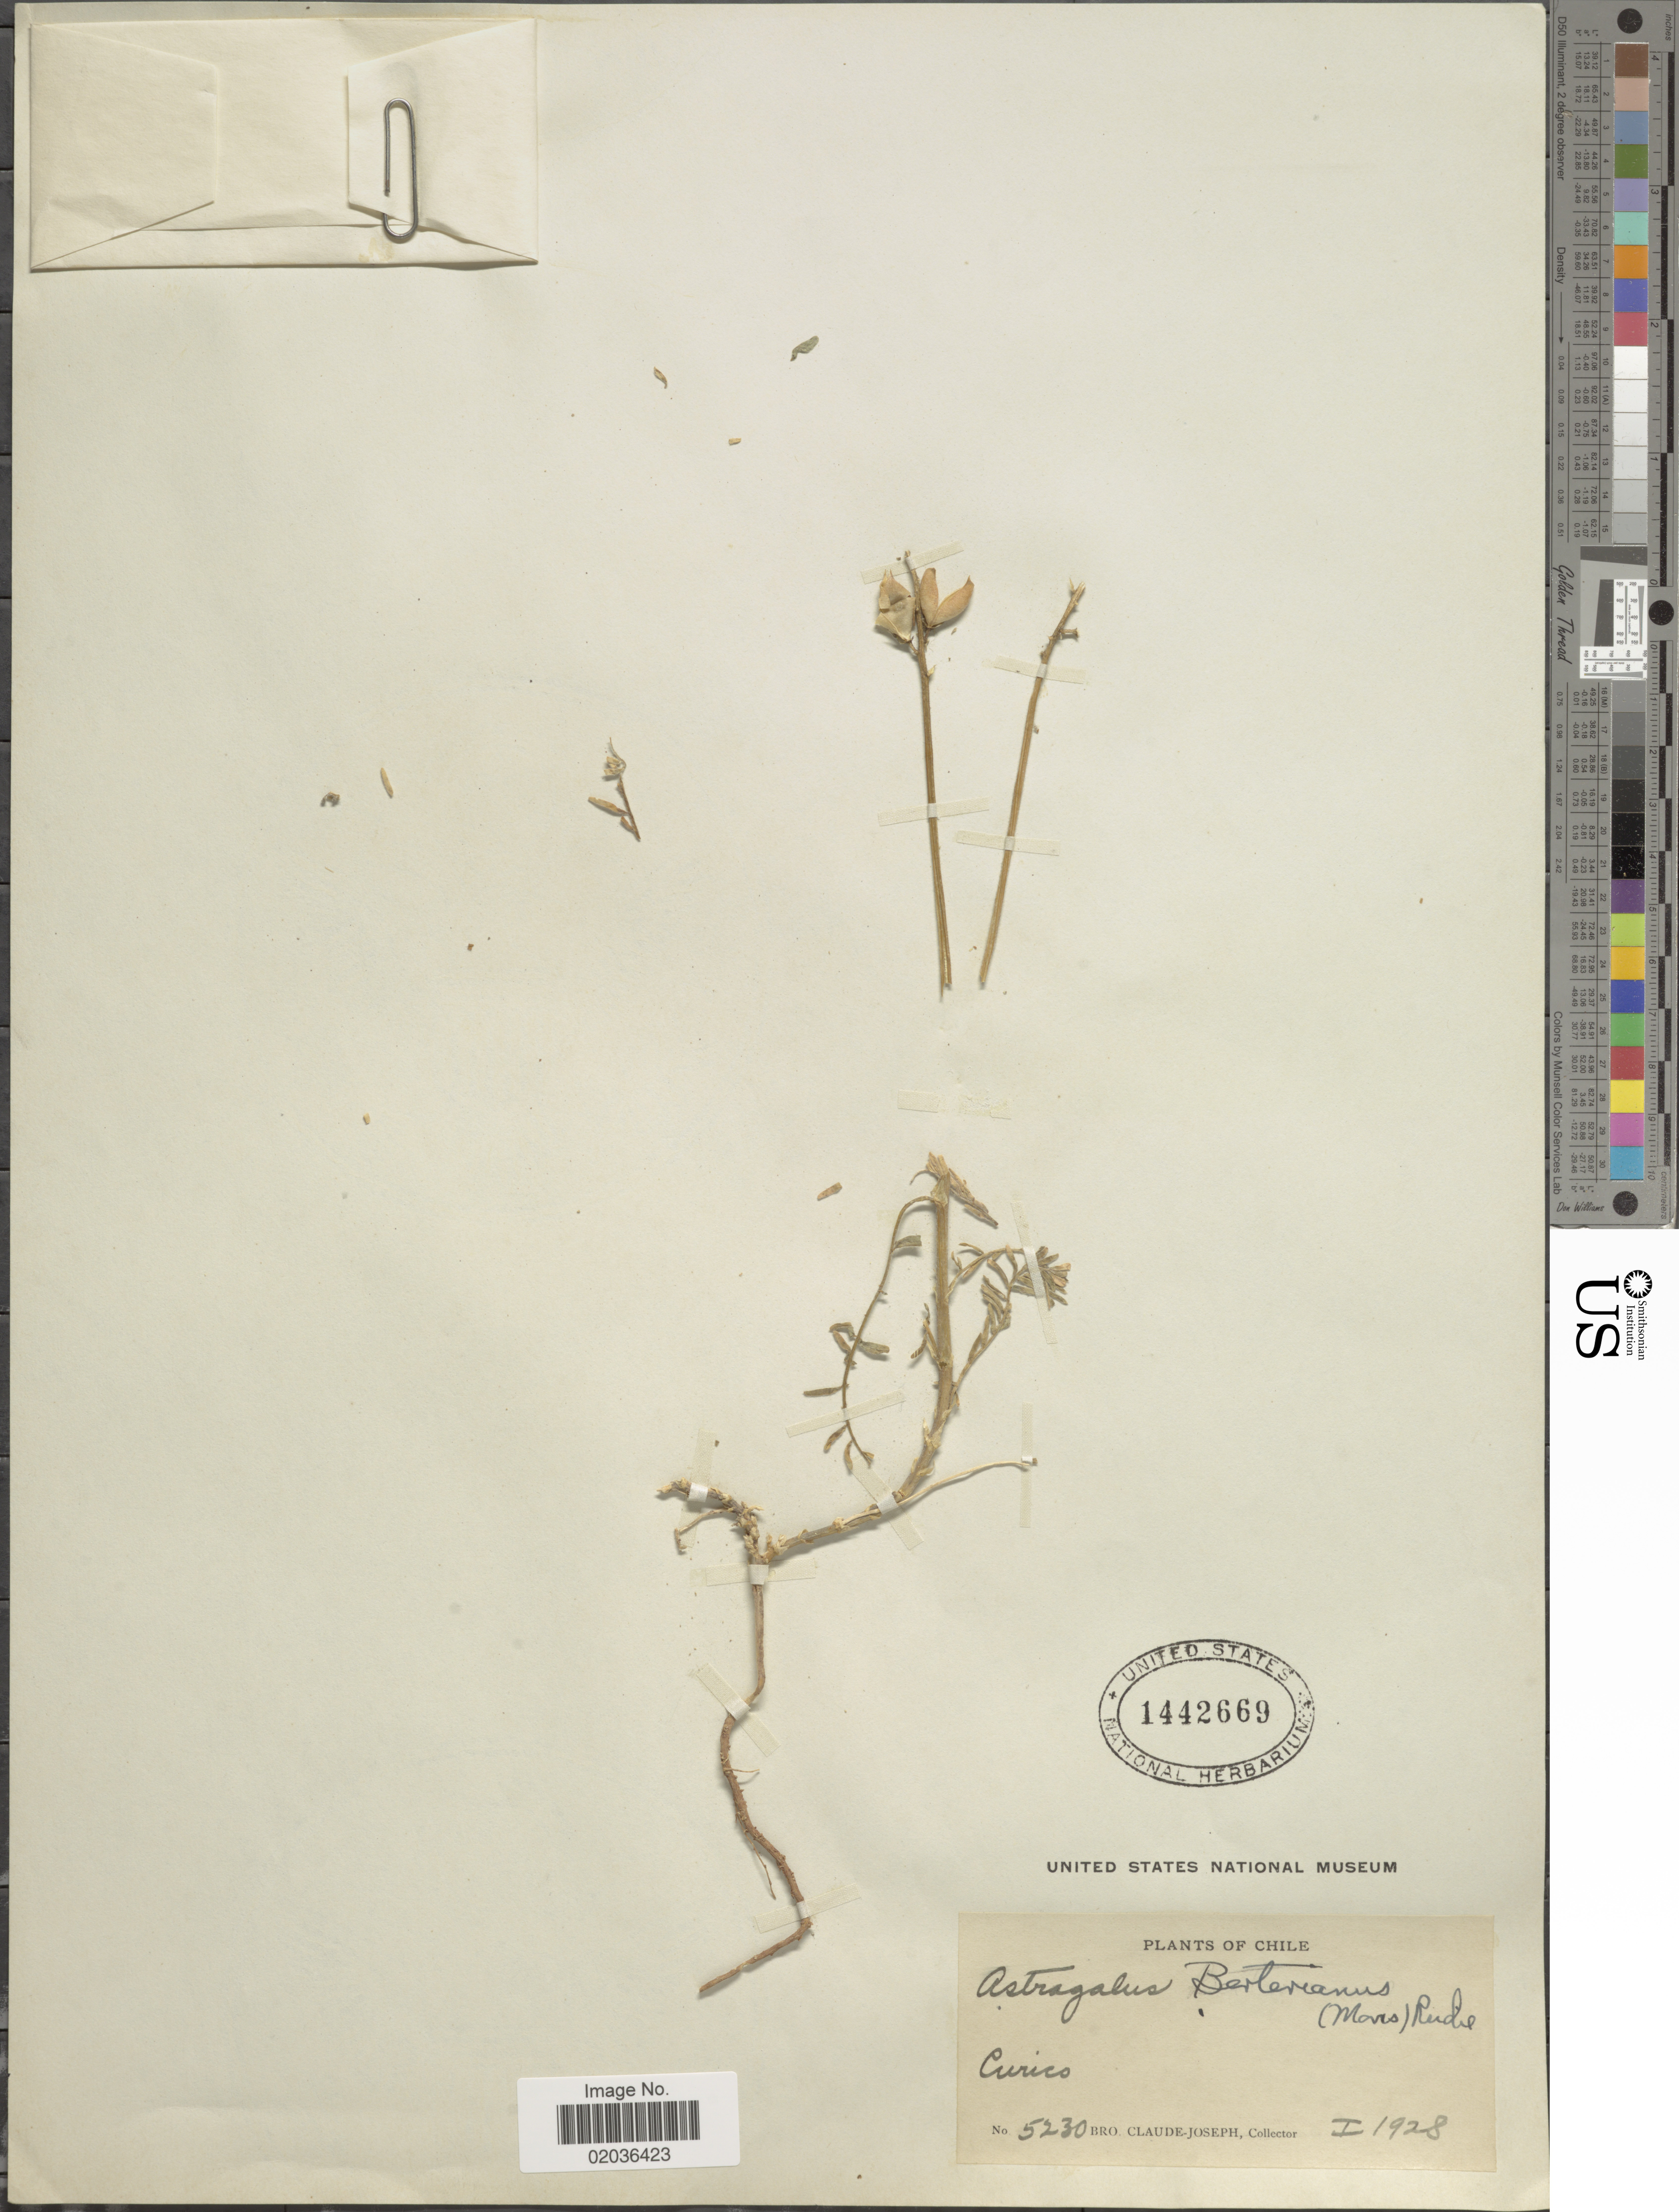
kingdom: Plantae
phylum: Tracheophyta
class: Magnoliopsida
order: Fabales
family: Fabaceae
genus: Astragalus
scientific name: Astragalus berterianus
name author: (Moris) Reiche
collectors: Bro. Claude-Joseph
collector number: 5230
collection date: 1928-01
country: Chile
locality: Curico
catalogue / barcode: US 1442669